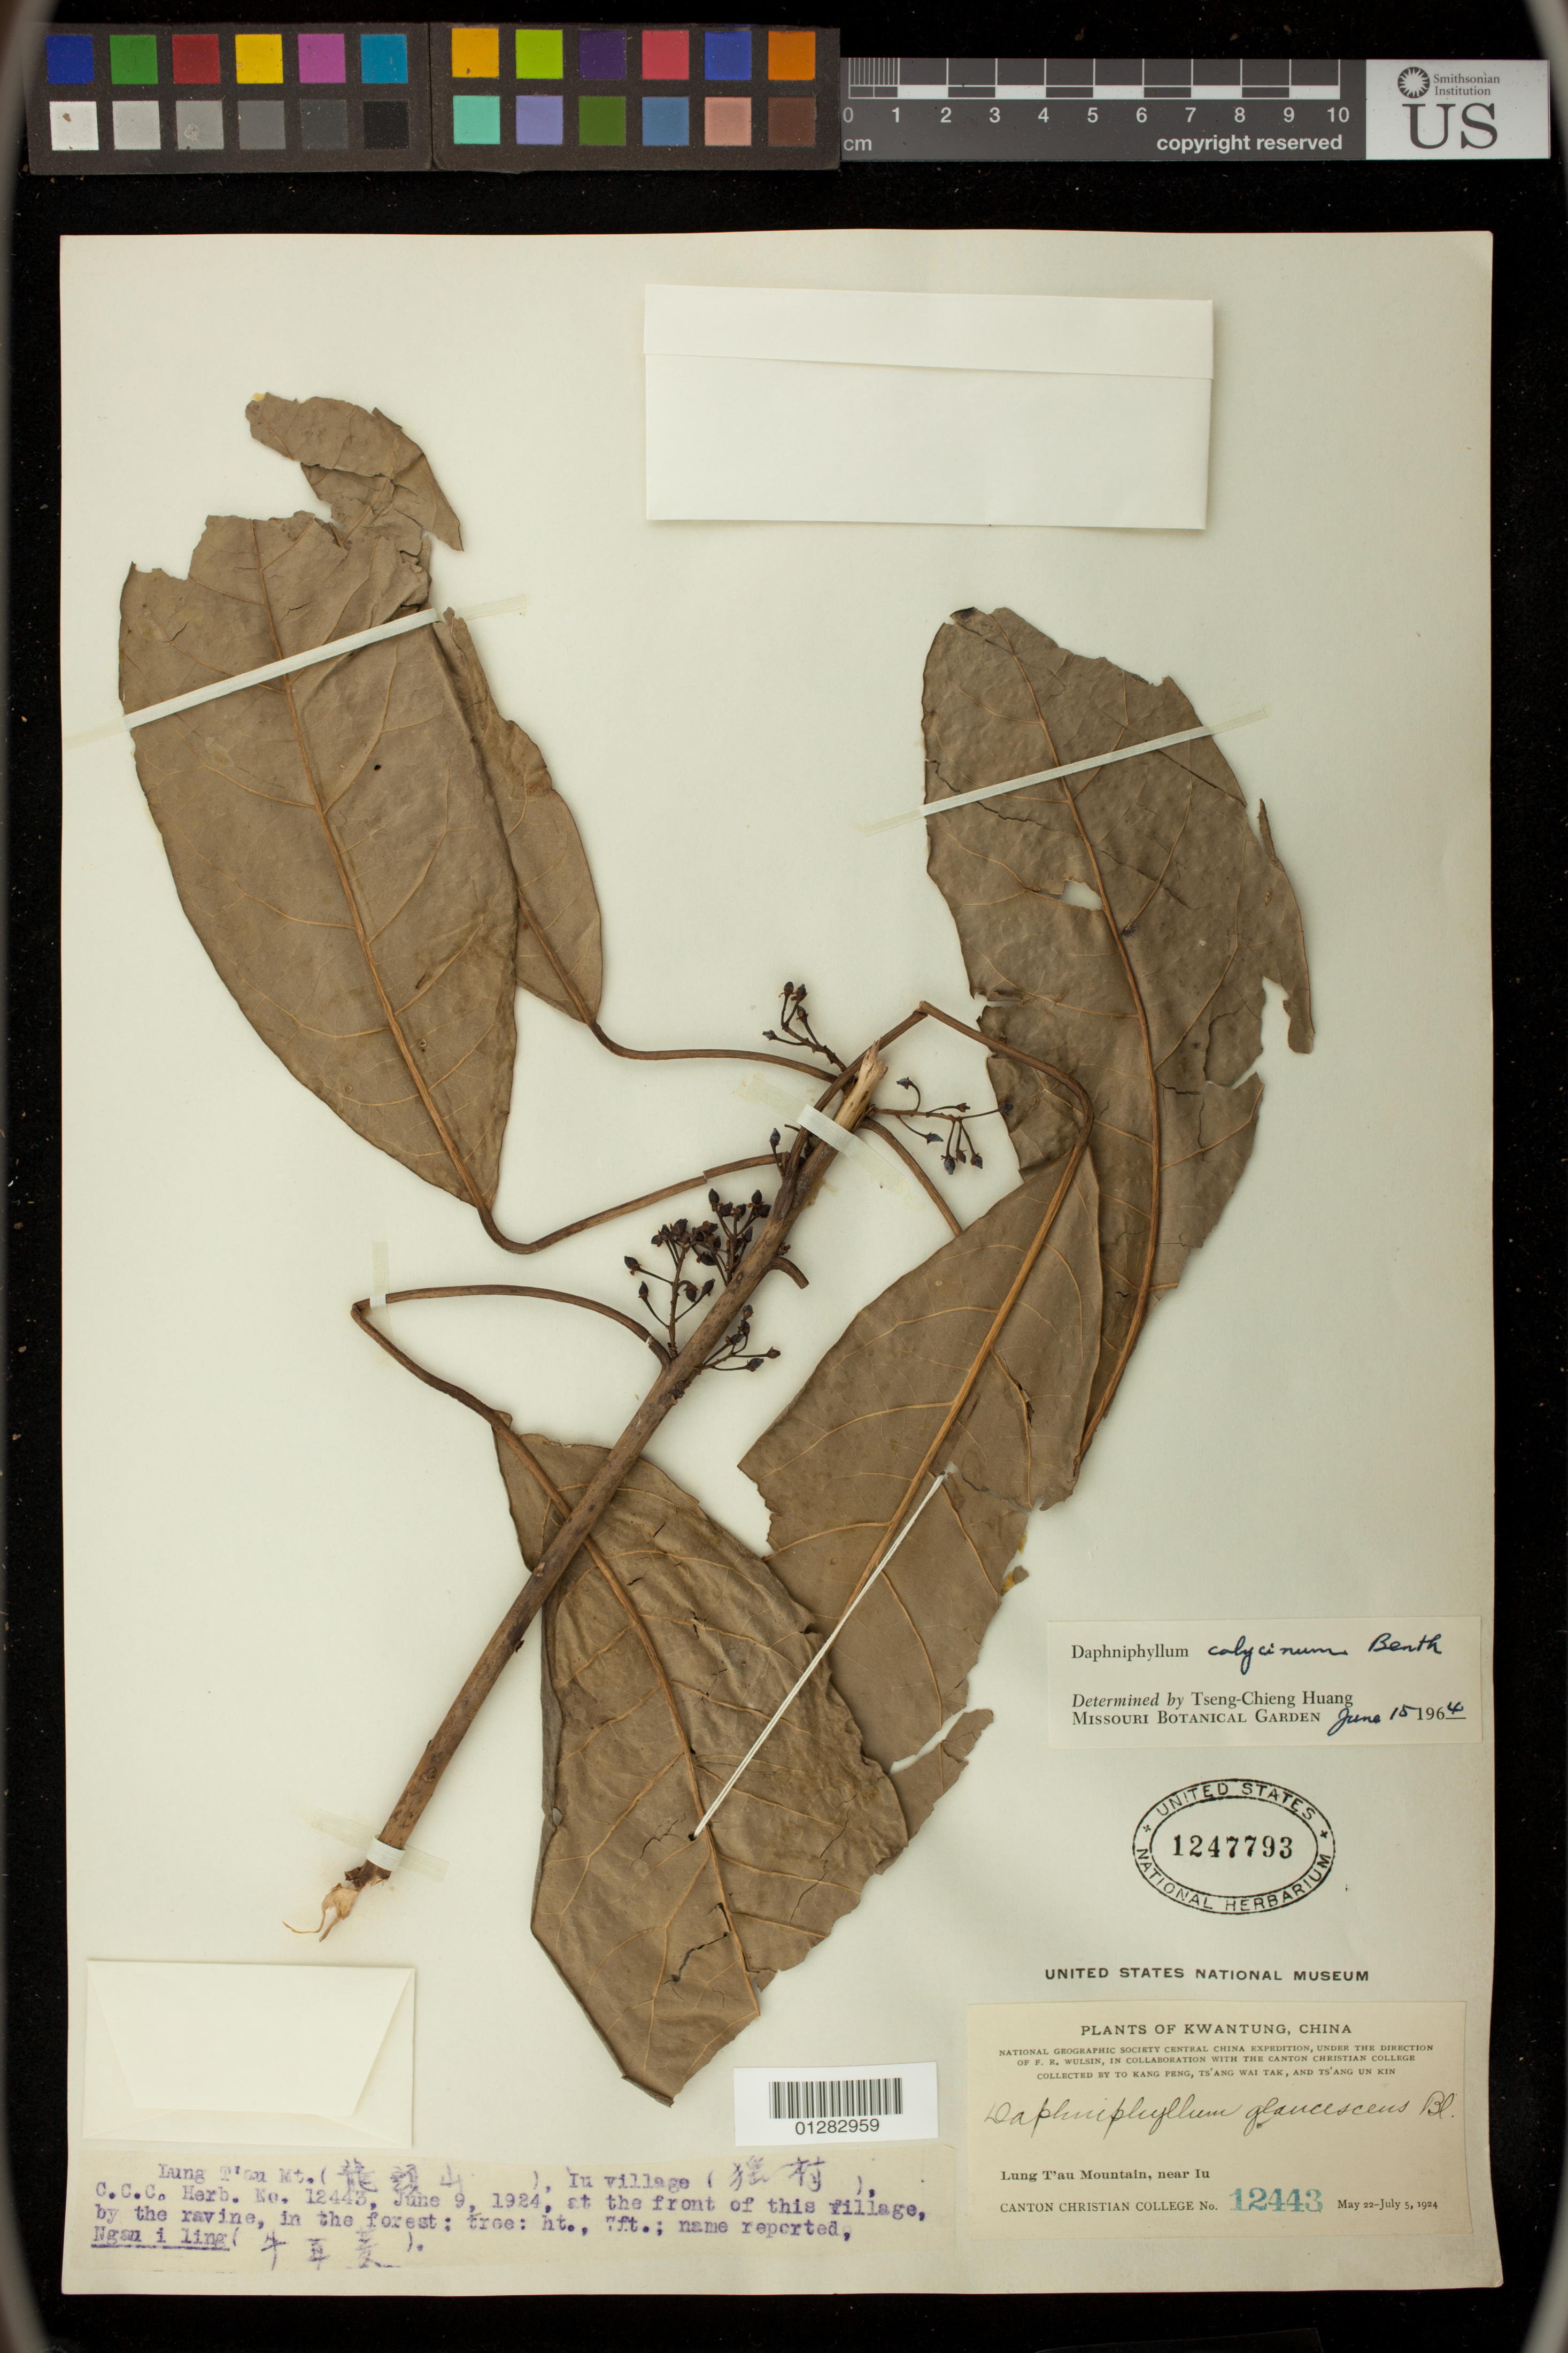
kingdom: Plantae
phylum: Tracheophyta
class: Magnoliopsida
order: Saxifragales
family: Daphniphyllaceae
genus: Daphniphyllum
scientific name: Daphniphyllum calycinum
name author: Benth.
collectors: T. K. Peng, T. Tak & T. Kin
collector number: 12443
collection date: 1924-05-22/1924-07-05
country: China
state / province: Guangdong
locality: Lung T'au Mountain, near Iu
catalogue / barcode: US 1247793